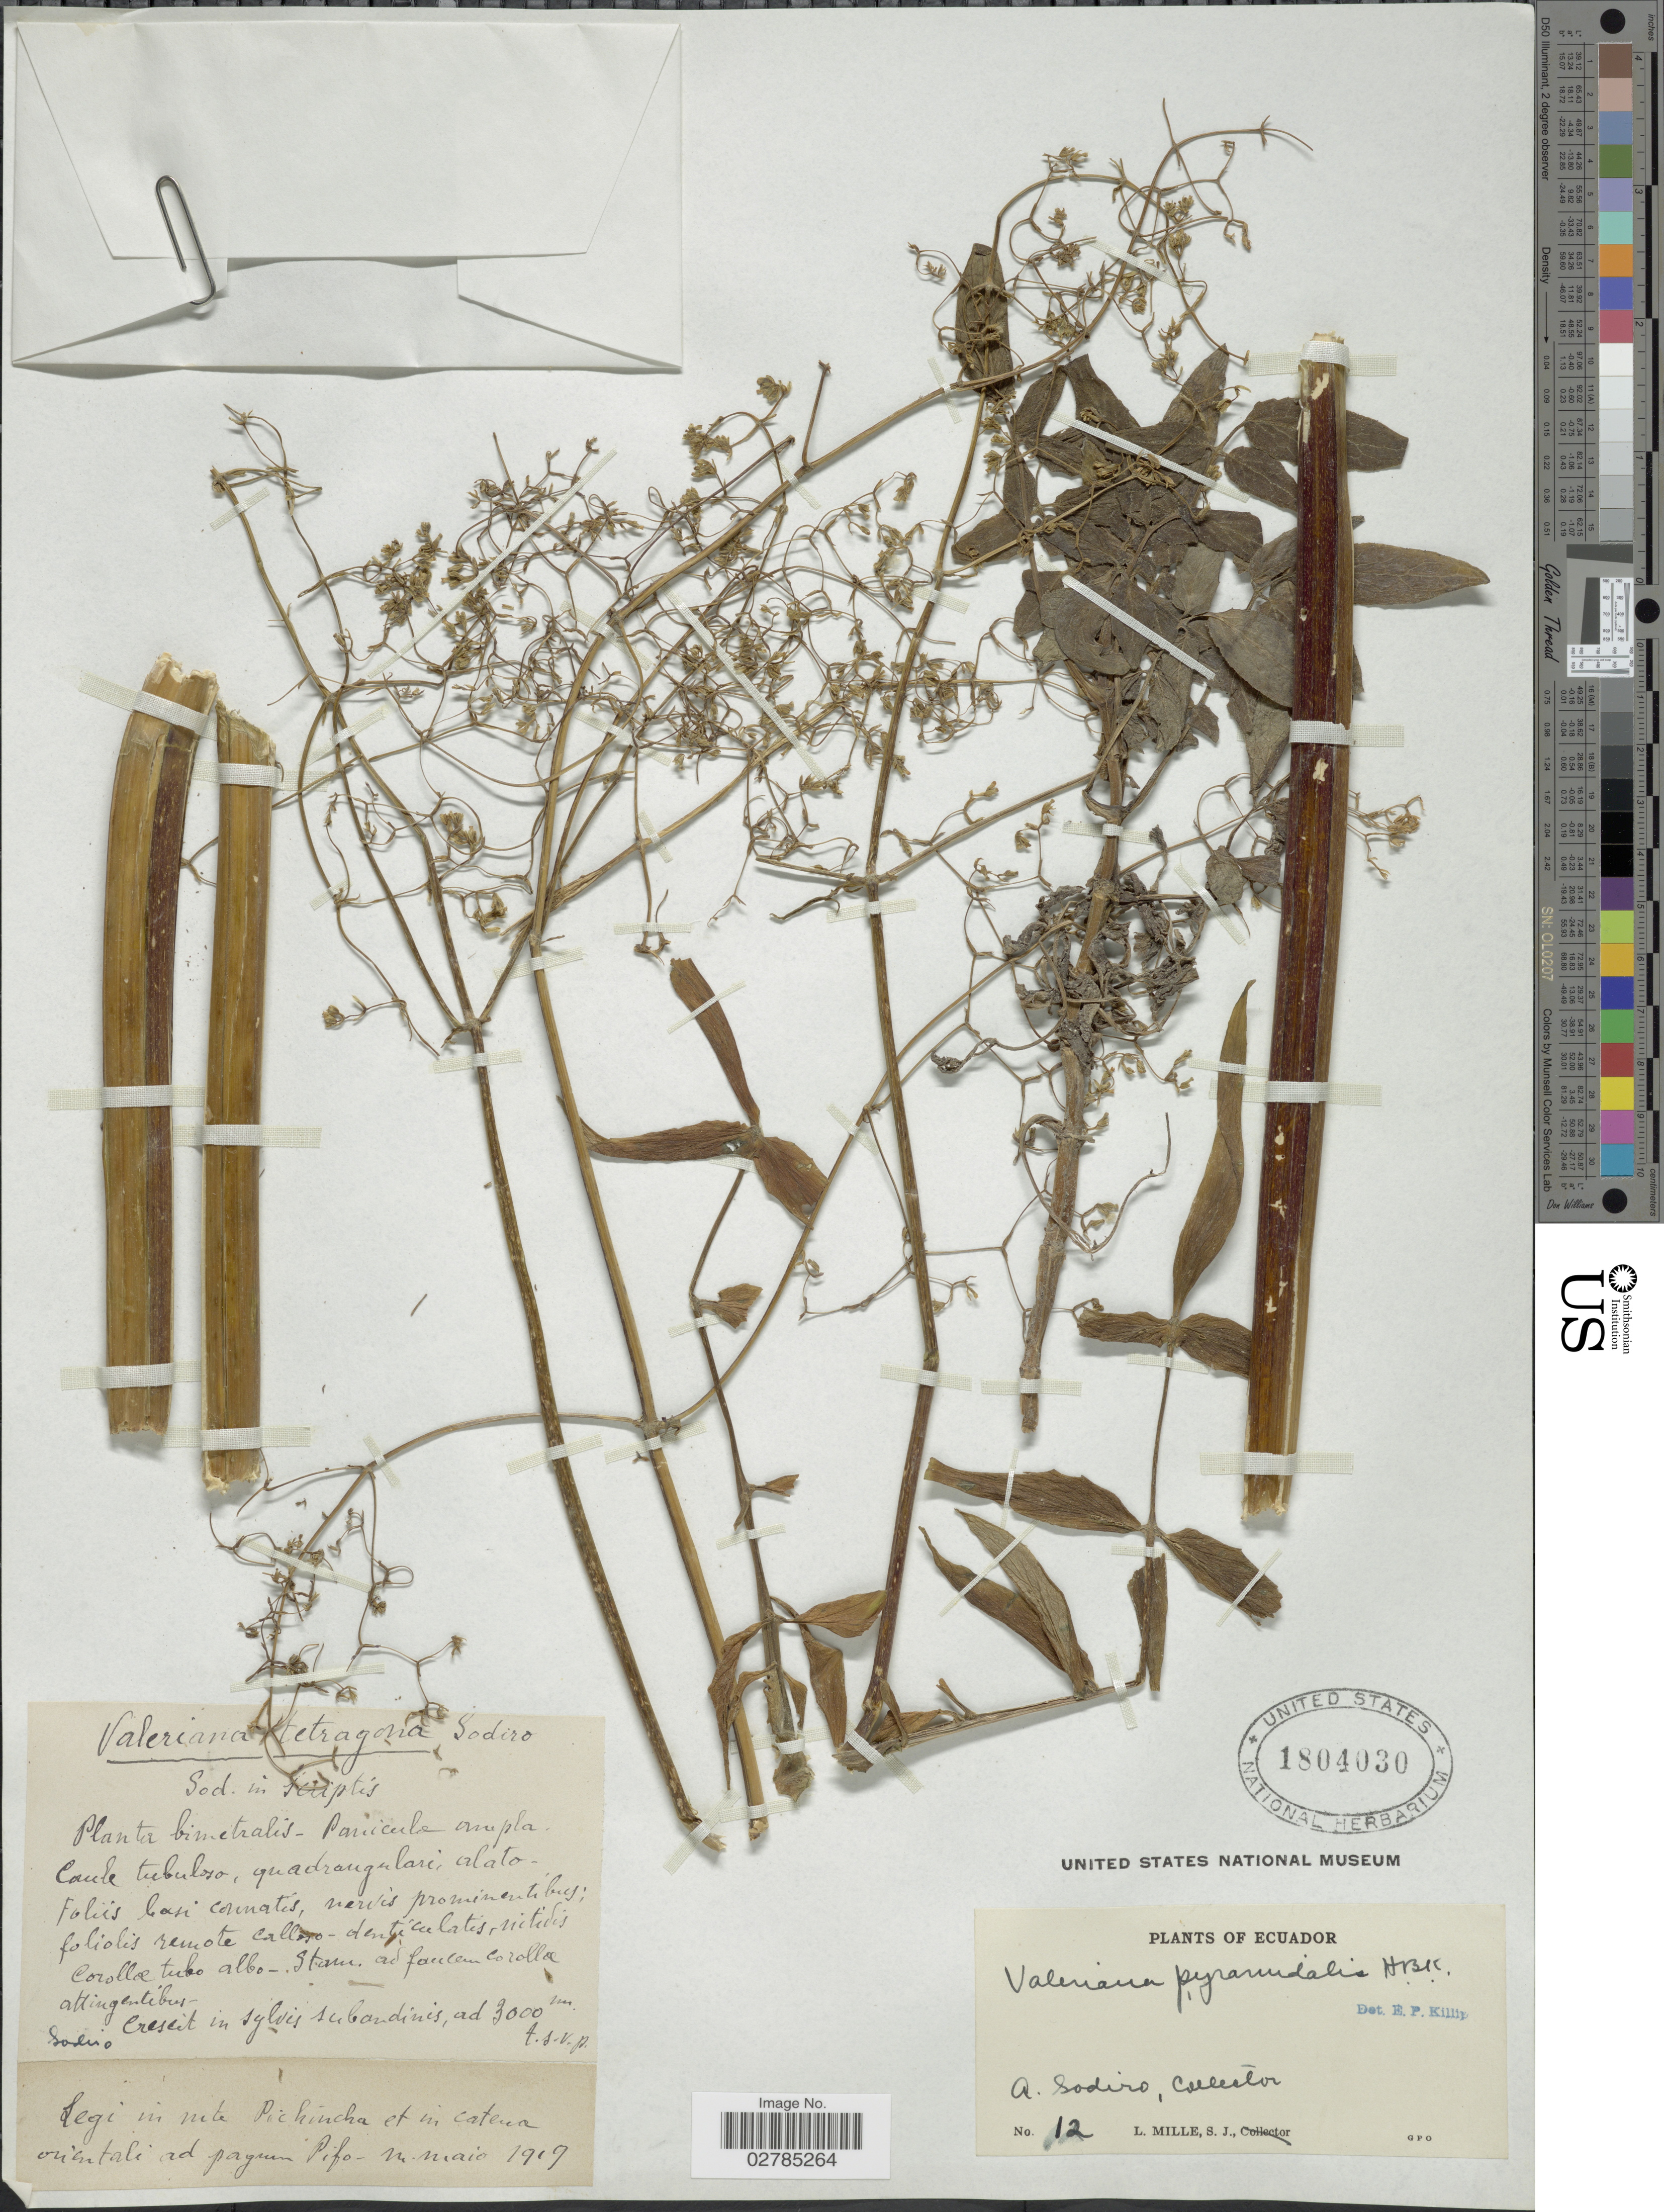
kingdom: Plantae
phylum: Tracheophyta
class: Magnoliopsida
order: Dipsacales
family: Caprifoliaceae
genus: Valeriana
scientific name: Valeriana pyramidalis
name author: Kunth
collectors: A. Sodiro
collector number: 12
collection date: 1919-05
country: Ecuador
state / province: Pichincha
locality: Legi in Mte Pichincha et in catena orientali ad pagum Pifo.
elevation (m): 3000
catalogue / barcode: US 1804030